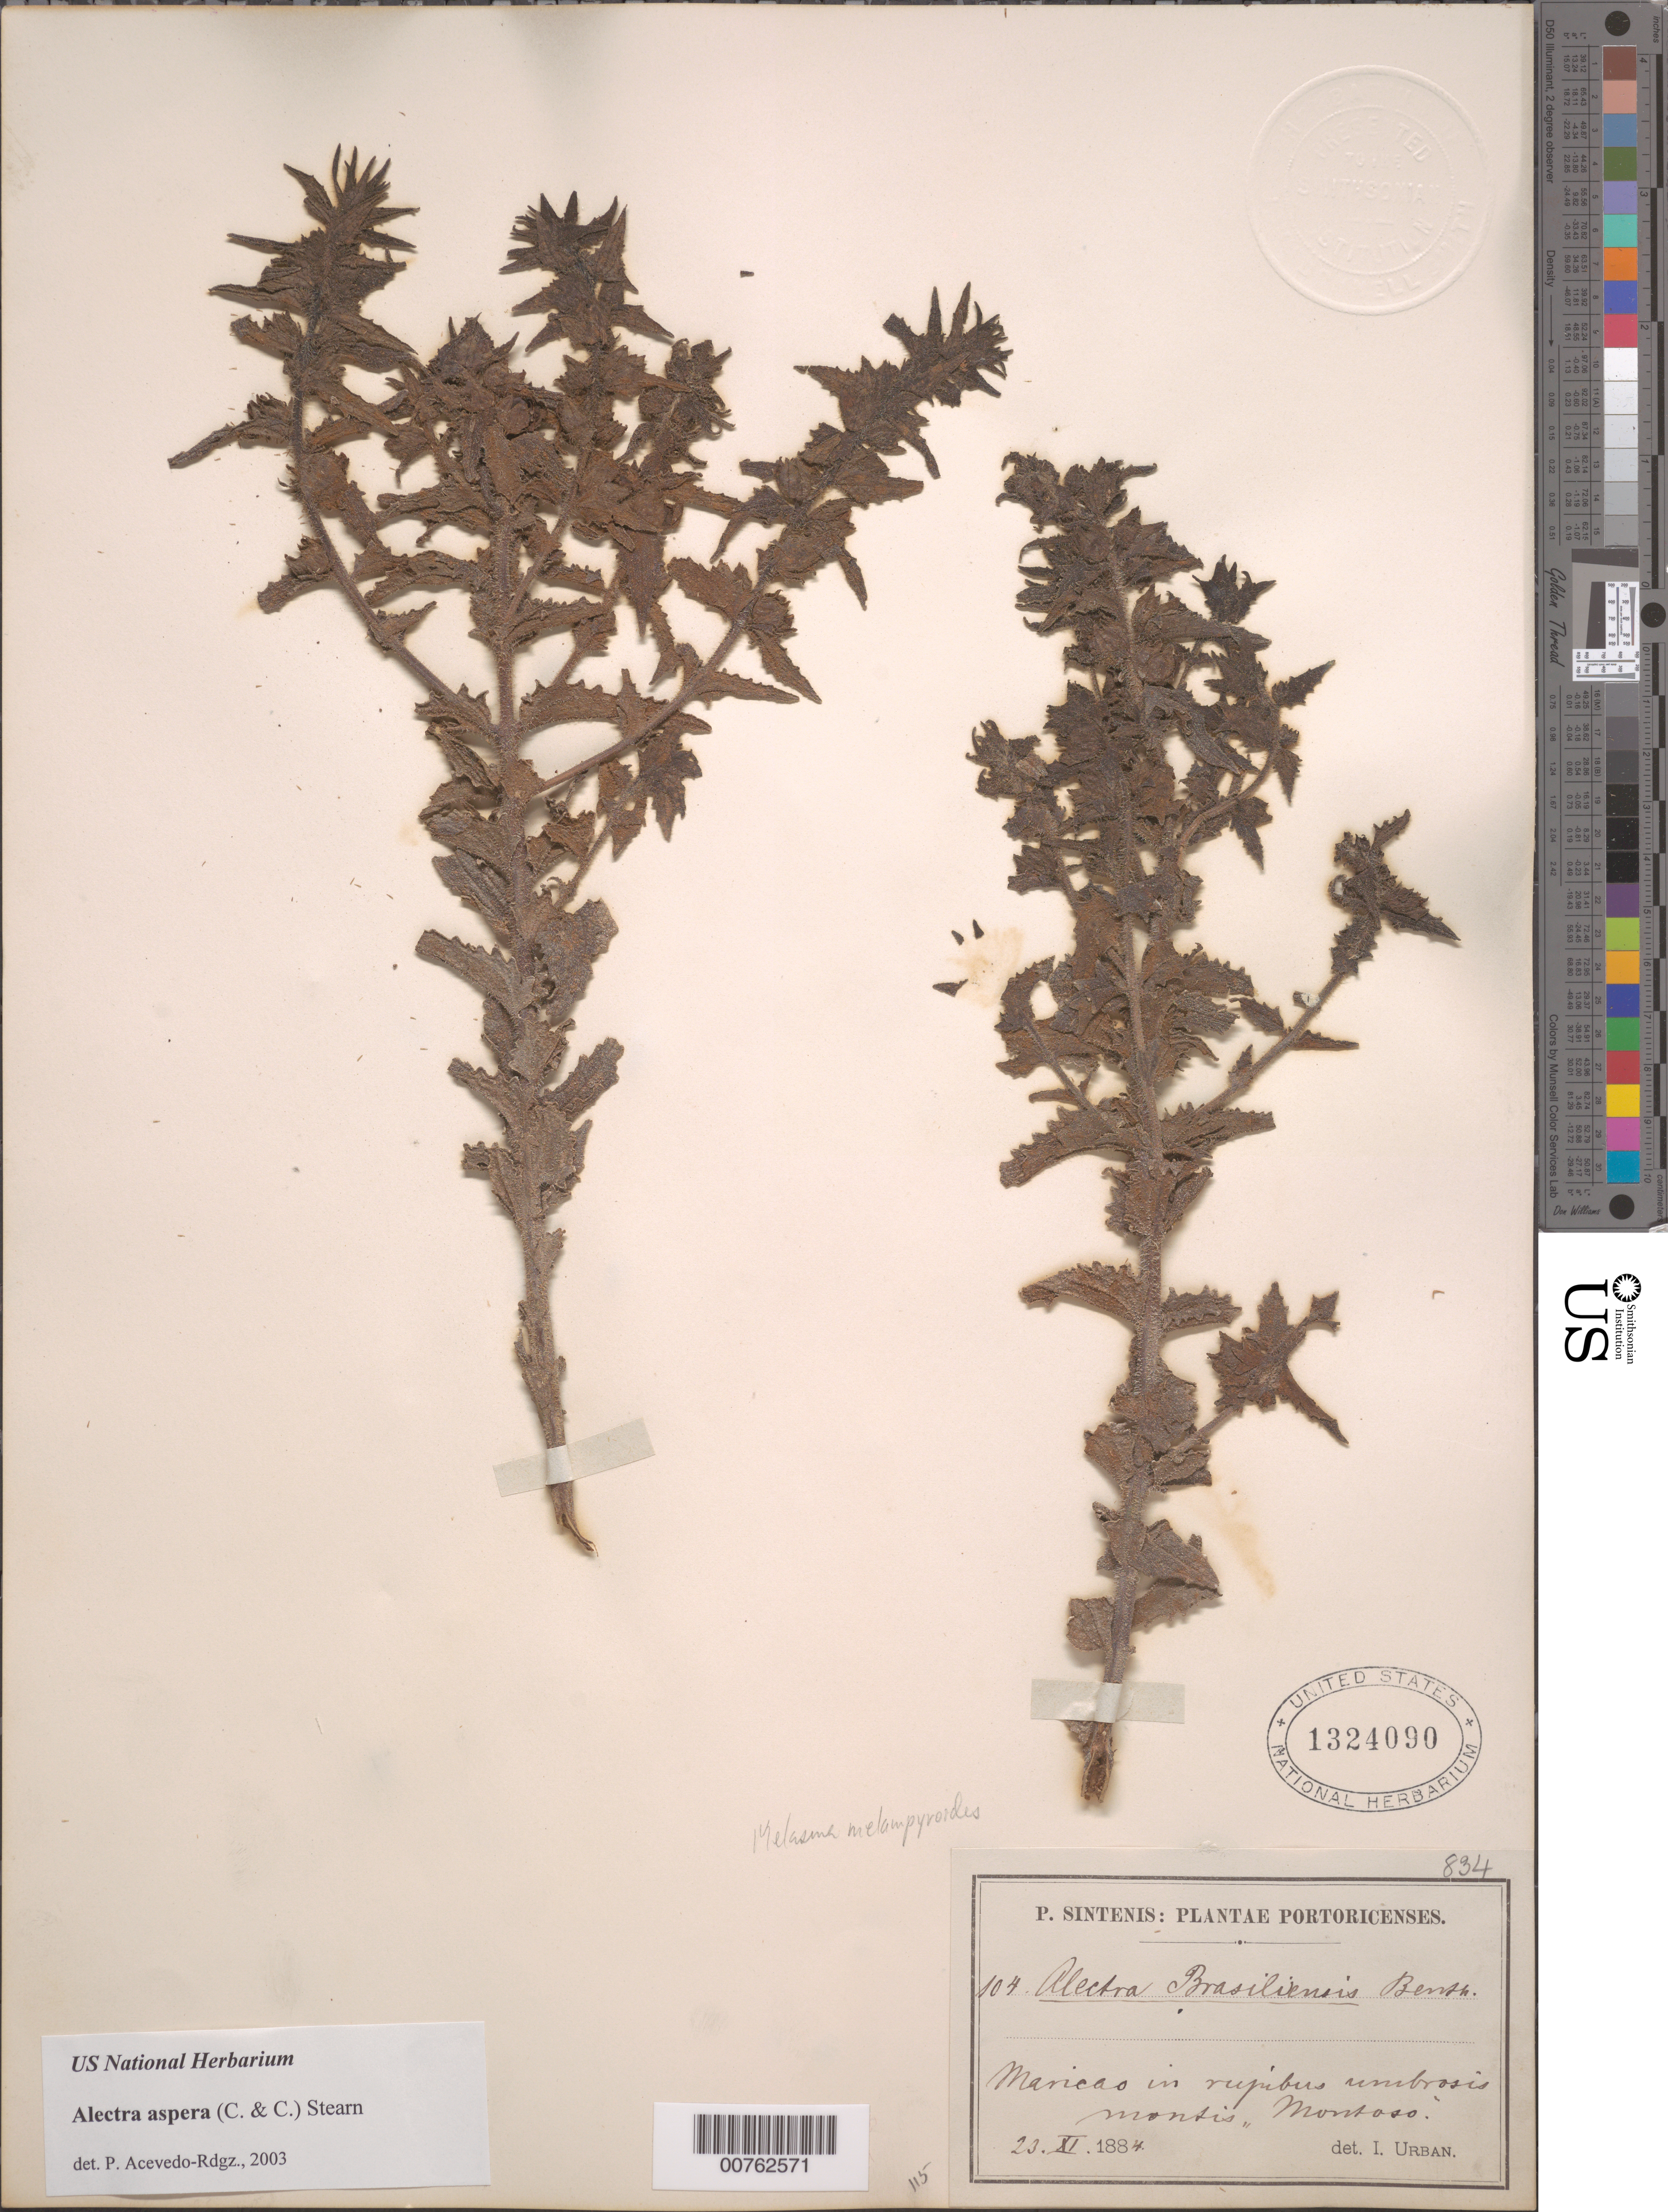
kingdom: Plantae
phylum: Tracheophyta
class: Magnoliopsida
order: Lamiales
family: Orobanchaceae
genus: Alectra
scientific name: Alectra fluminensis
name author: (Vell.) Stearn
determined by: Acevedo-Rodríguez, P., (BOT), Smithsonian Institution - National Museum of Natural History (UNITED STATES)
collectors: P. Sintenis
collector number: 104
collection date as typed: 23 Nov 1884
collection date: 1884-11-23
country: Puerto Rico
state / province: Maricao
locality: Maricao in rupibus umbrosis montis Montaso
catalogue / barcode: US 1324090